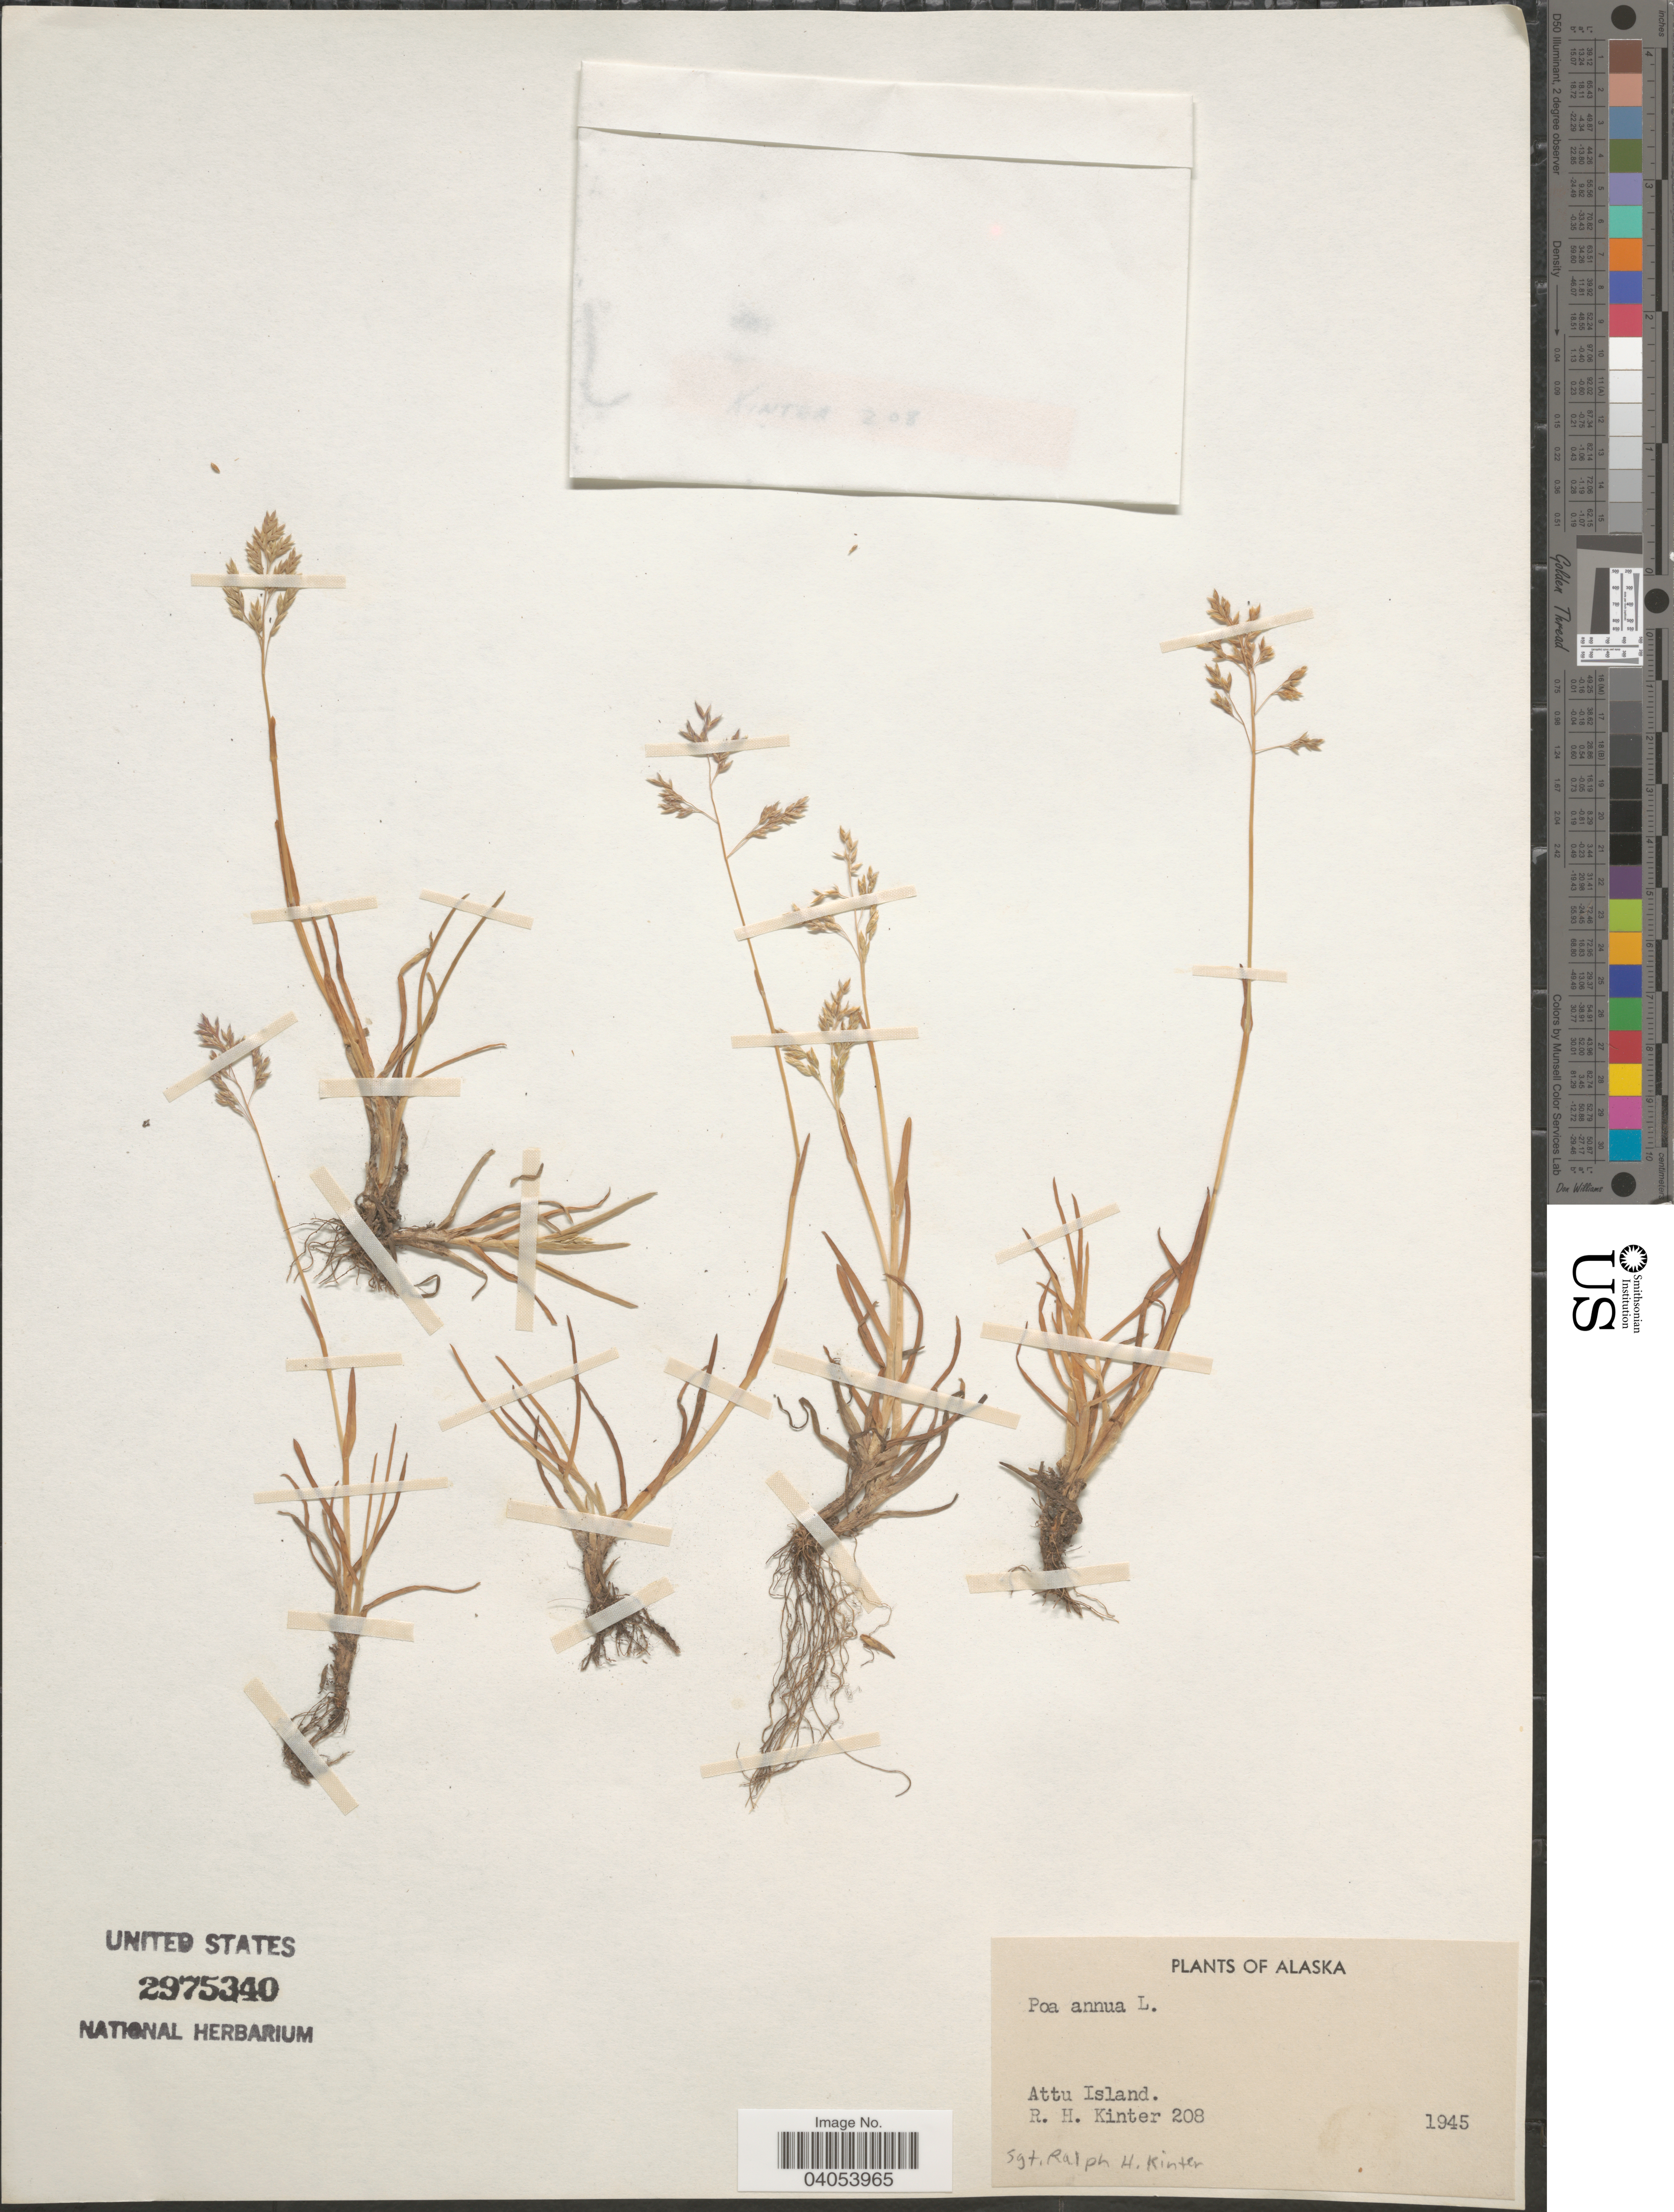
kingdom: Plantae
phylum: Tracheophyta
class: Liliopsida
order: Poales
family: Poaceae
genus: Poa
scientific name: Poa annua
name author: L.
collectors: R. Kinter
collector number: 208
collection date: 1945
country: United States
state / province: Alaska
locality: Attu Island.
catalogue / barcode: US 2975340